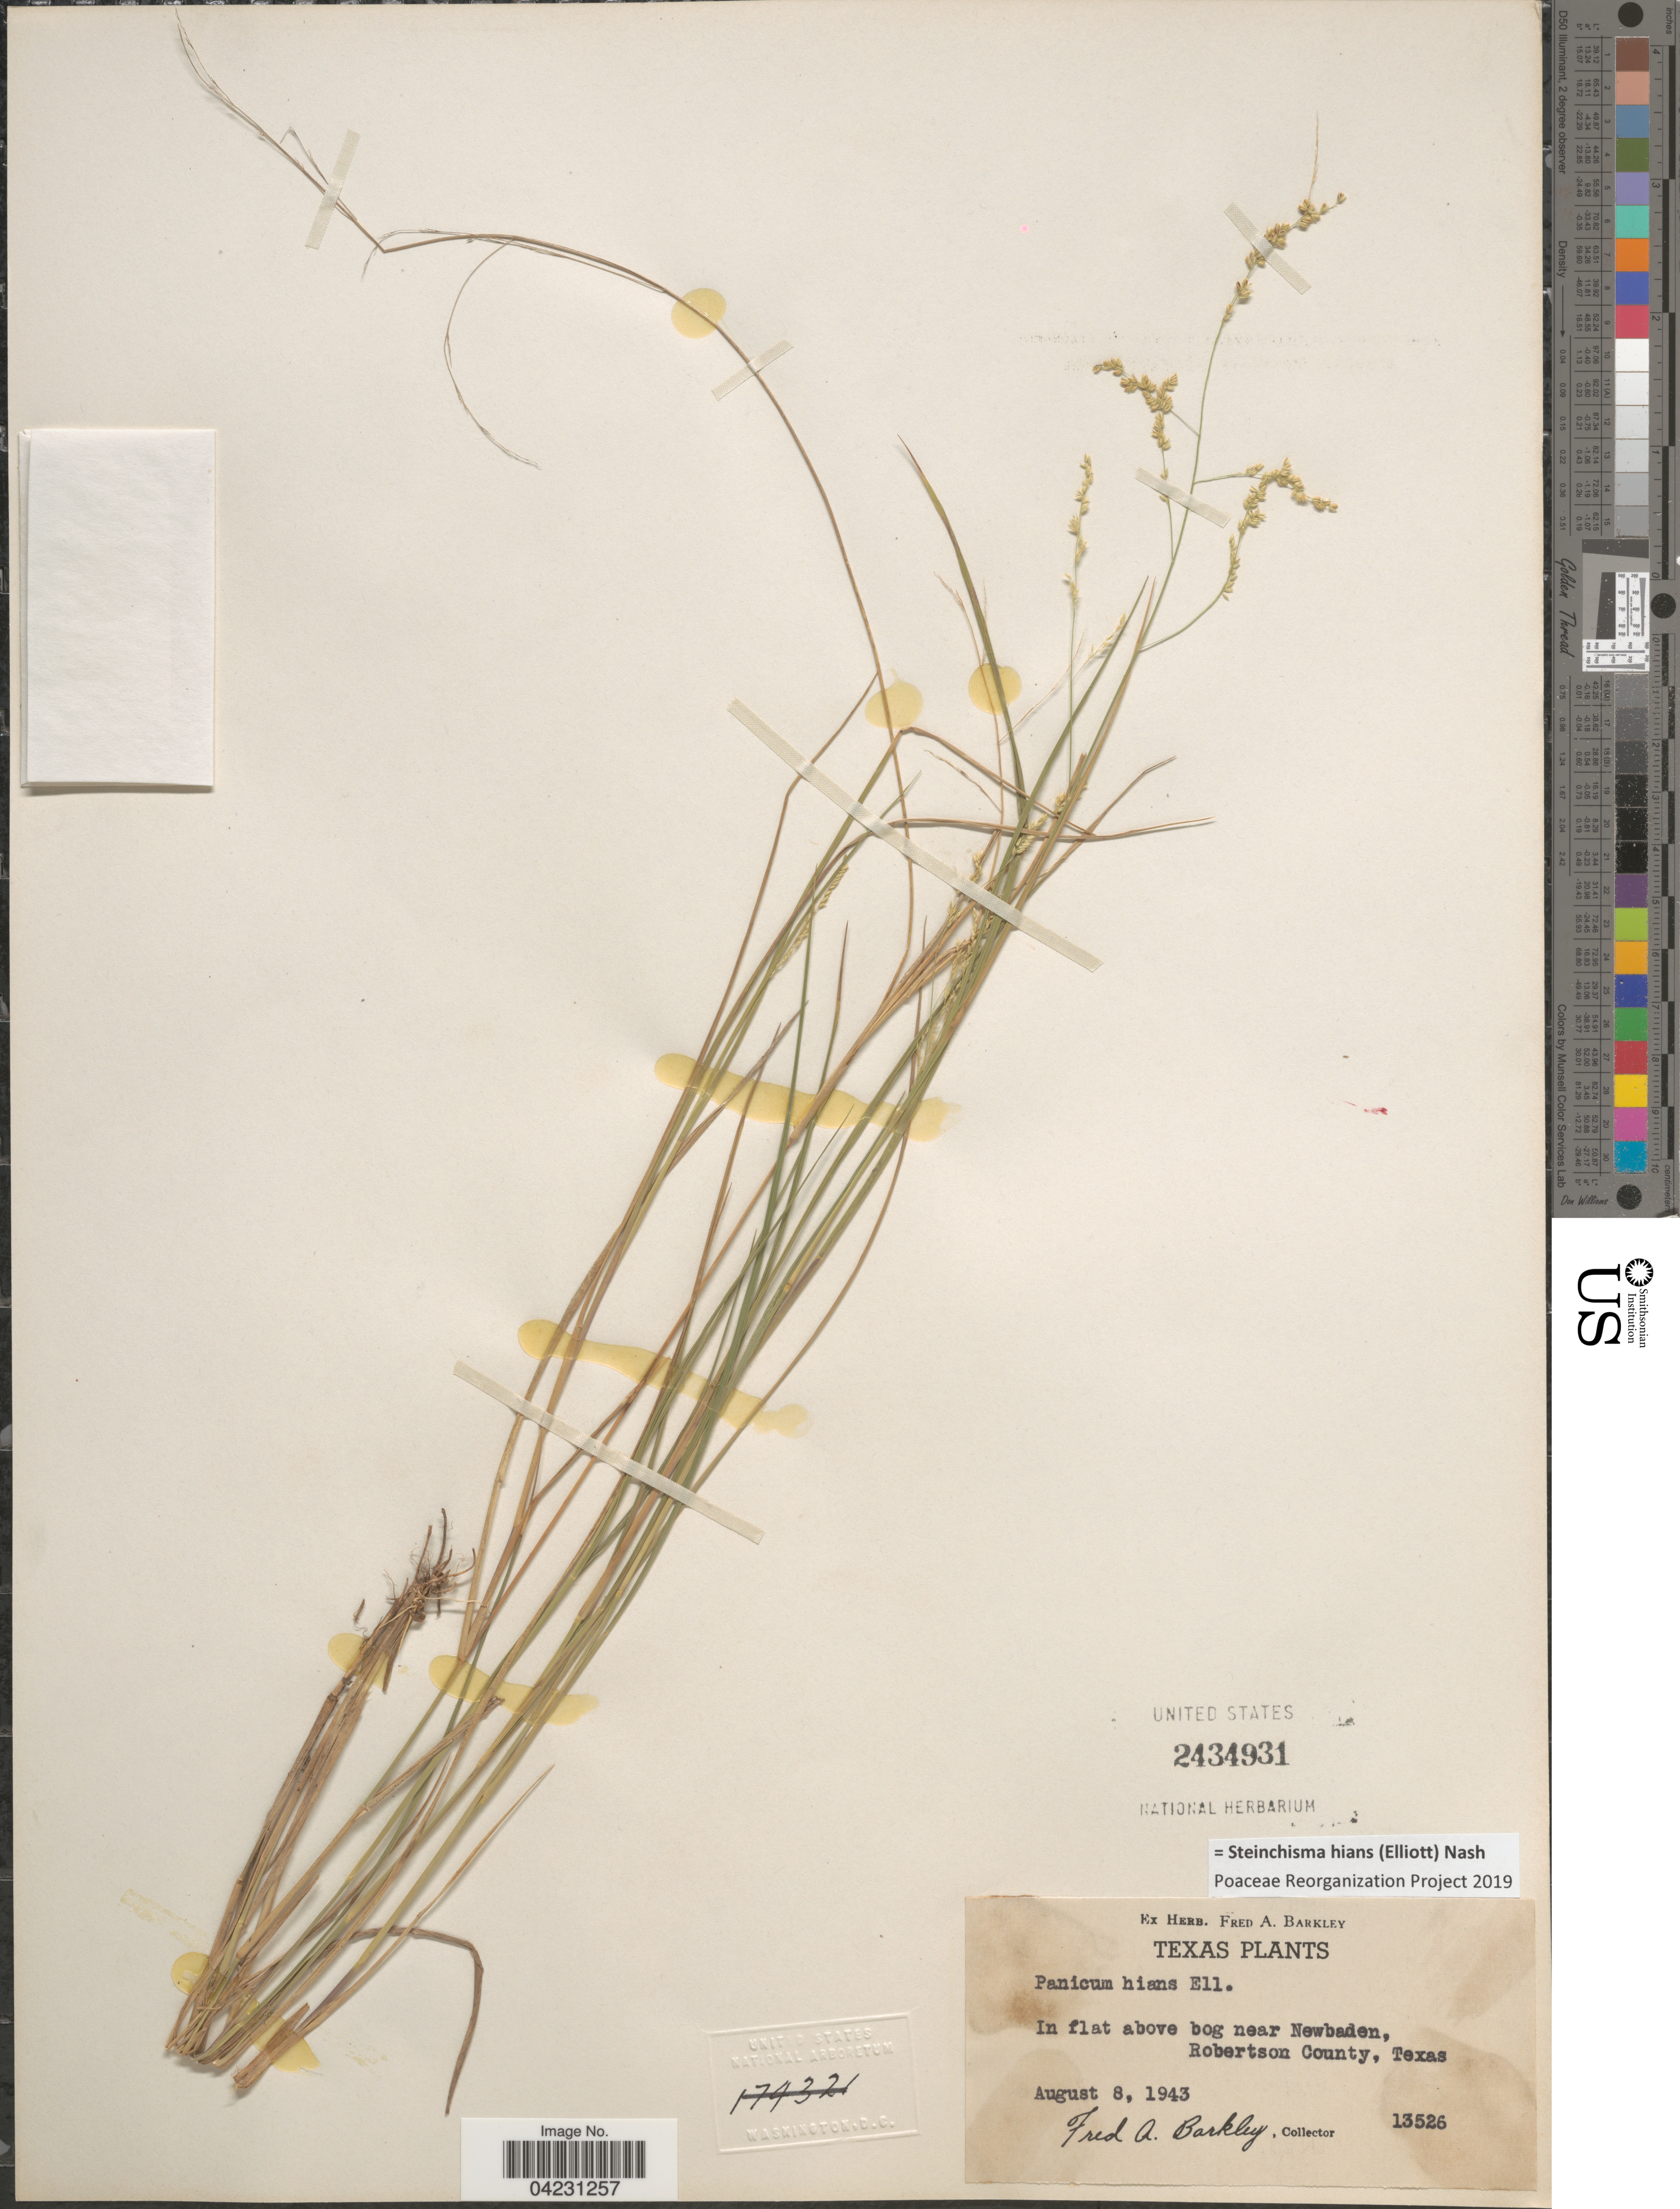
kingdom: Plantae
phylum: Tracheophyta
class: Liliopsida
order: Poales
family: Poaceae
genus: Steinchisma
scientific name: Steinchisma hians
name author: (Elliott) Nash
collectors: F. A. Barkley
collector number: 13526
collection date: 1943-08-08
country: United States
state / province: Texas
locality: In flat above bog near Newbaden, Robertson County.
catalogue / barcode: US 2434931